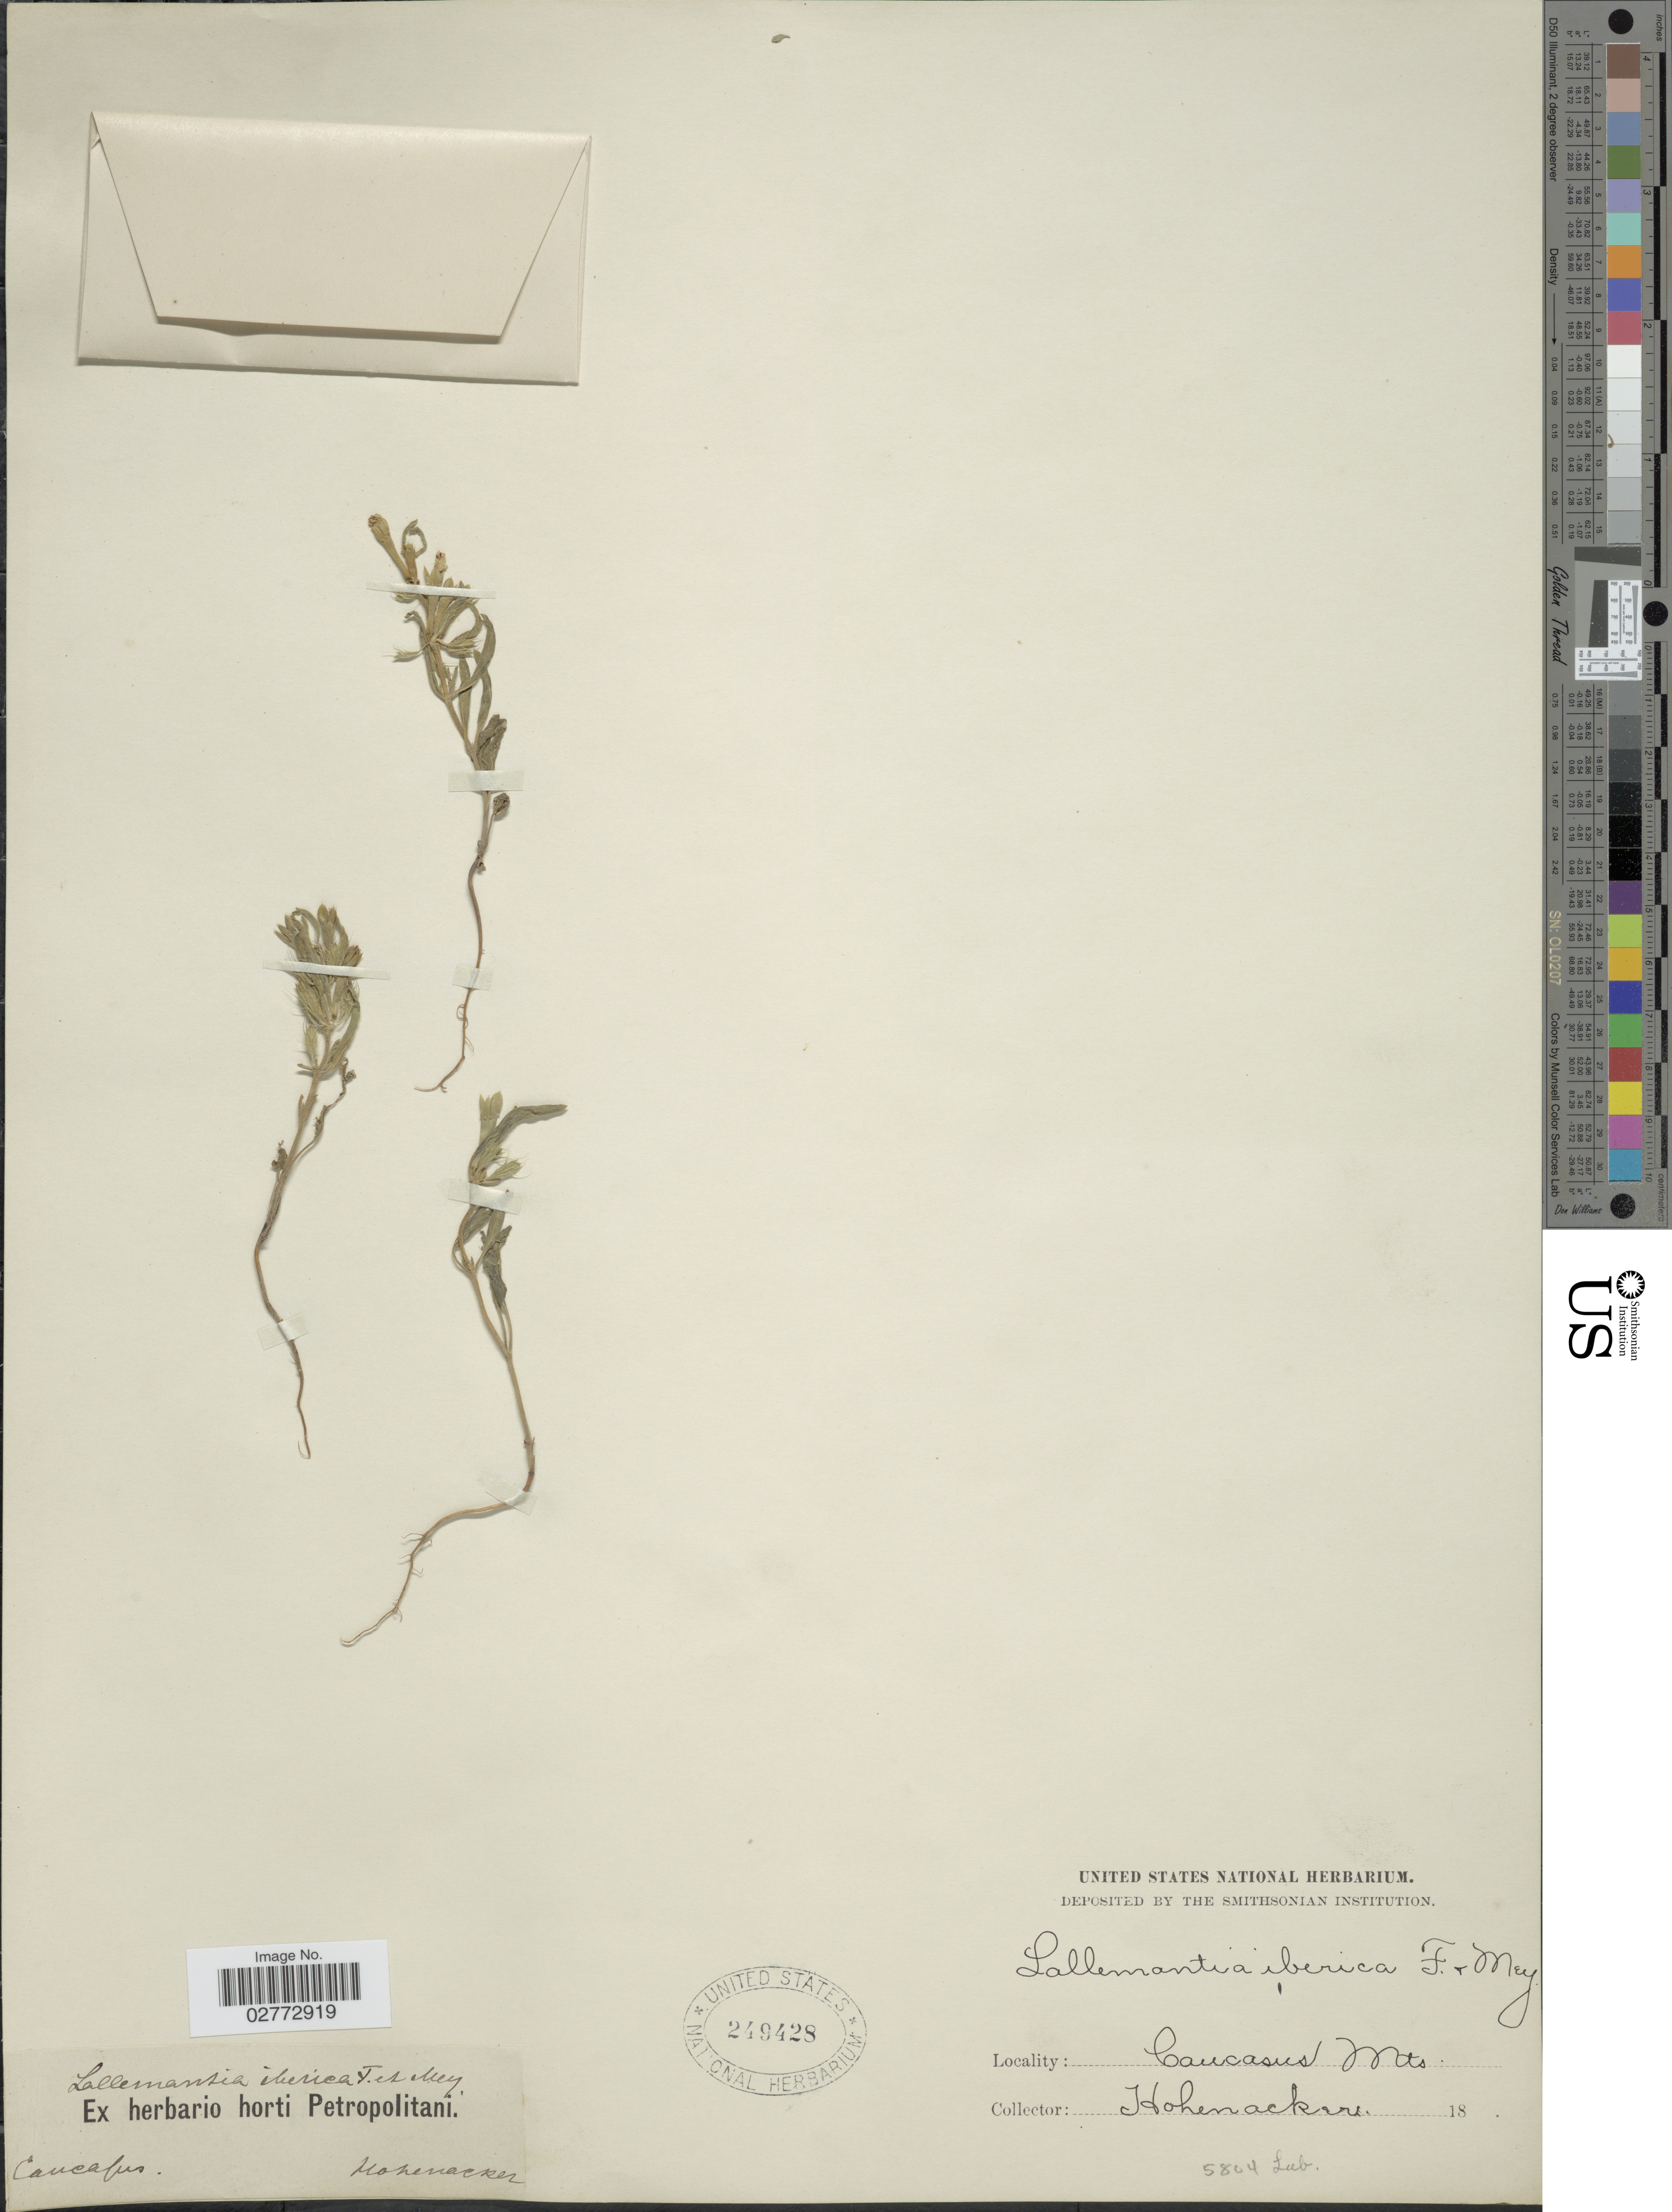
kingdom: Plantae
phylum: Tracheophyta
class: Magnoliopsida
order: Lamiales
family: Lamiaceae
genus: Lallemantia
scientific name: Lallemantia iberica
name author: (M. Bieb.) Fisch. & C.A. Mey.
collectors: Hohenacker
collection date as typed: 18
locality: Caucasus Mts.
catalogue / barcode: US 249428